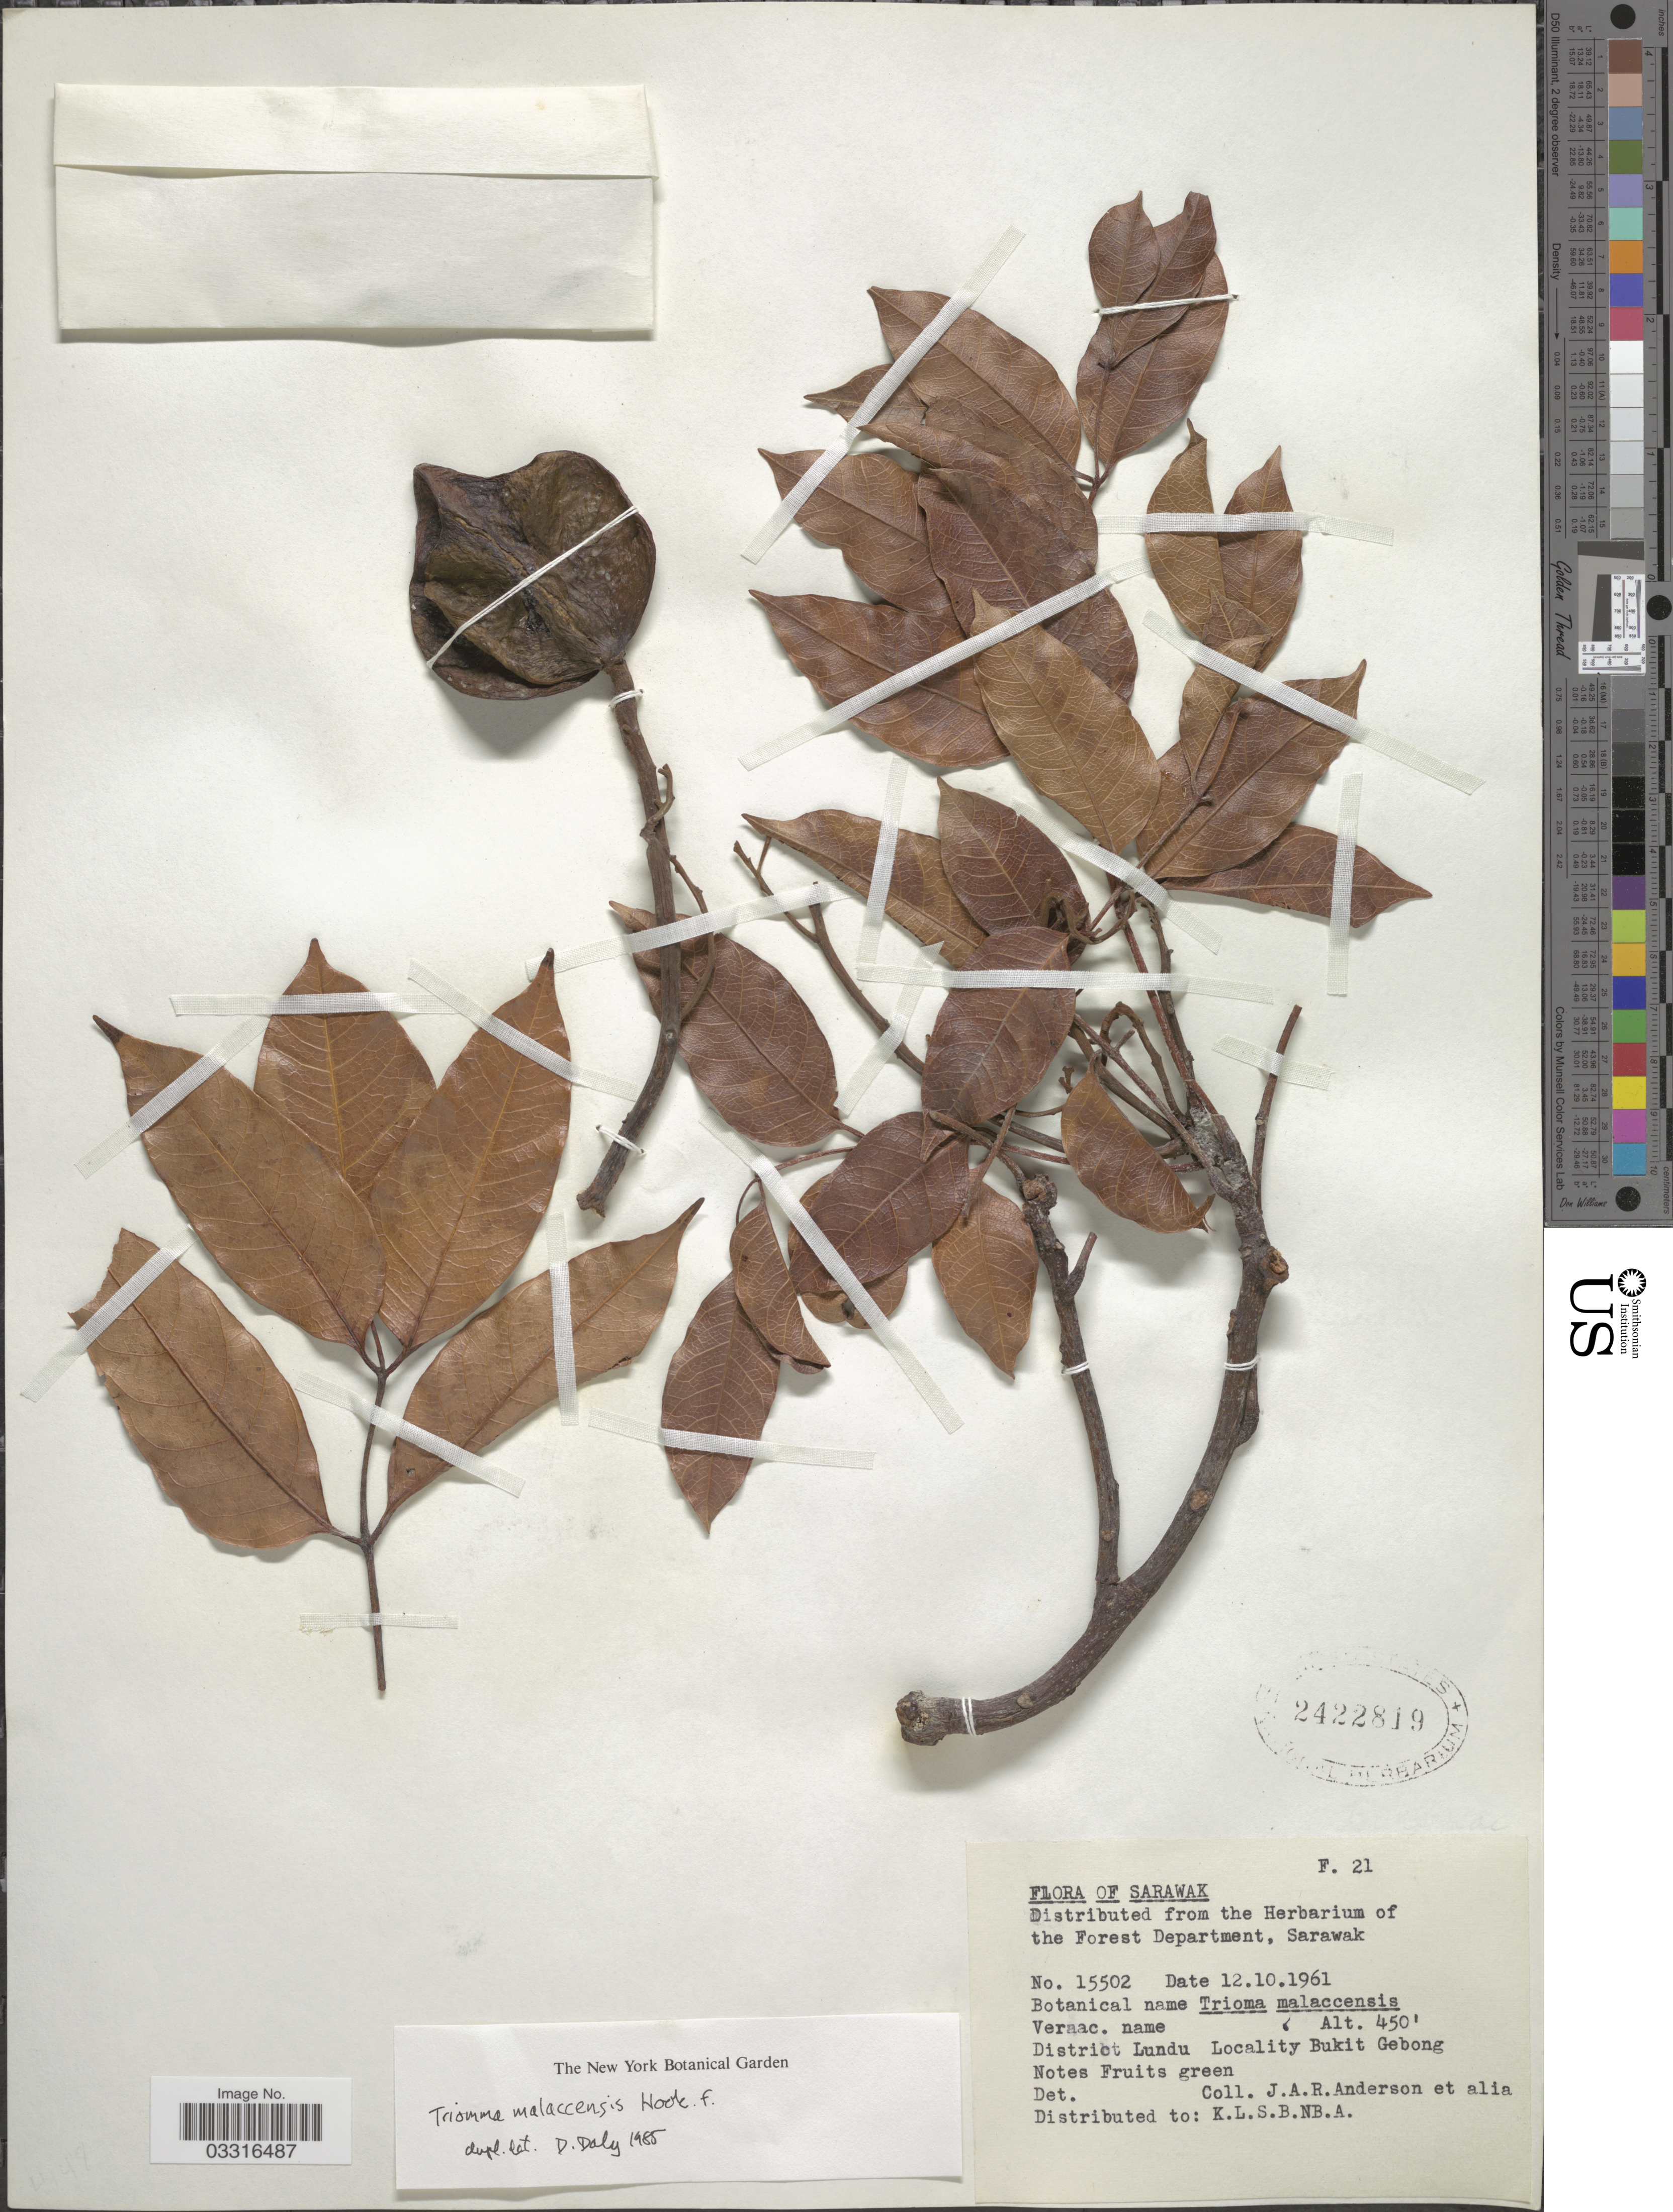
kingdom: Plantae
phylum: Tracheophyta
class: Magnoliopsida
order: Sapindales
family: Burseraceae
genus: Triomma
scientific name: Triomma malaccensis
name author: Hook. f.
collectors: J. A. Anderson & et al.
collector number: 15502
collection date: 1961-10-12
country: Malaysia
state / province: Sarawak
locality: District Lundu. Bukit Gebong.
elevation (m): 137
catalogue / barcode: US 2422819